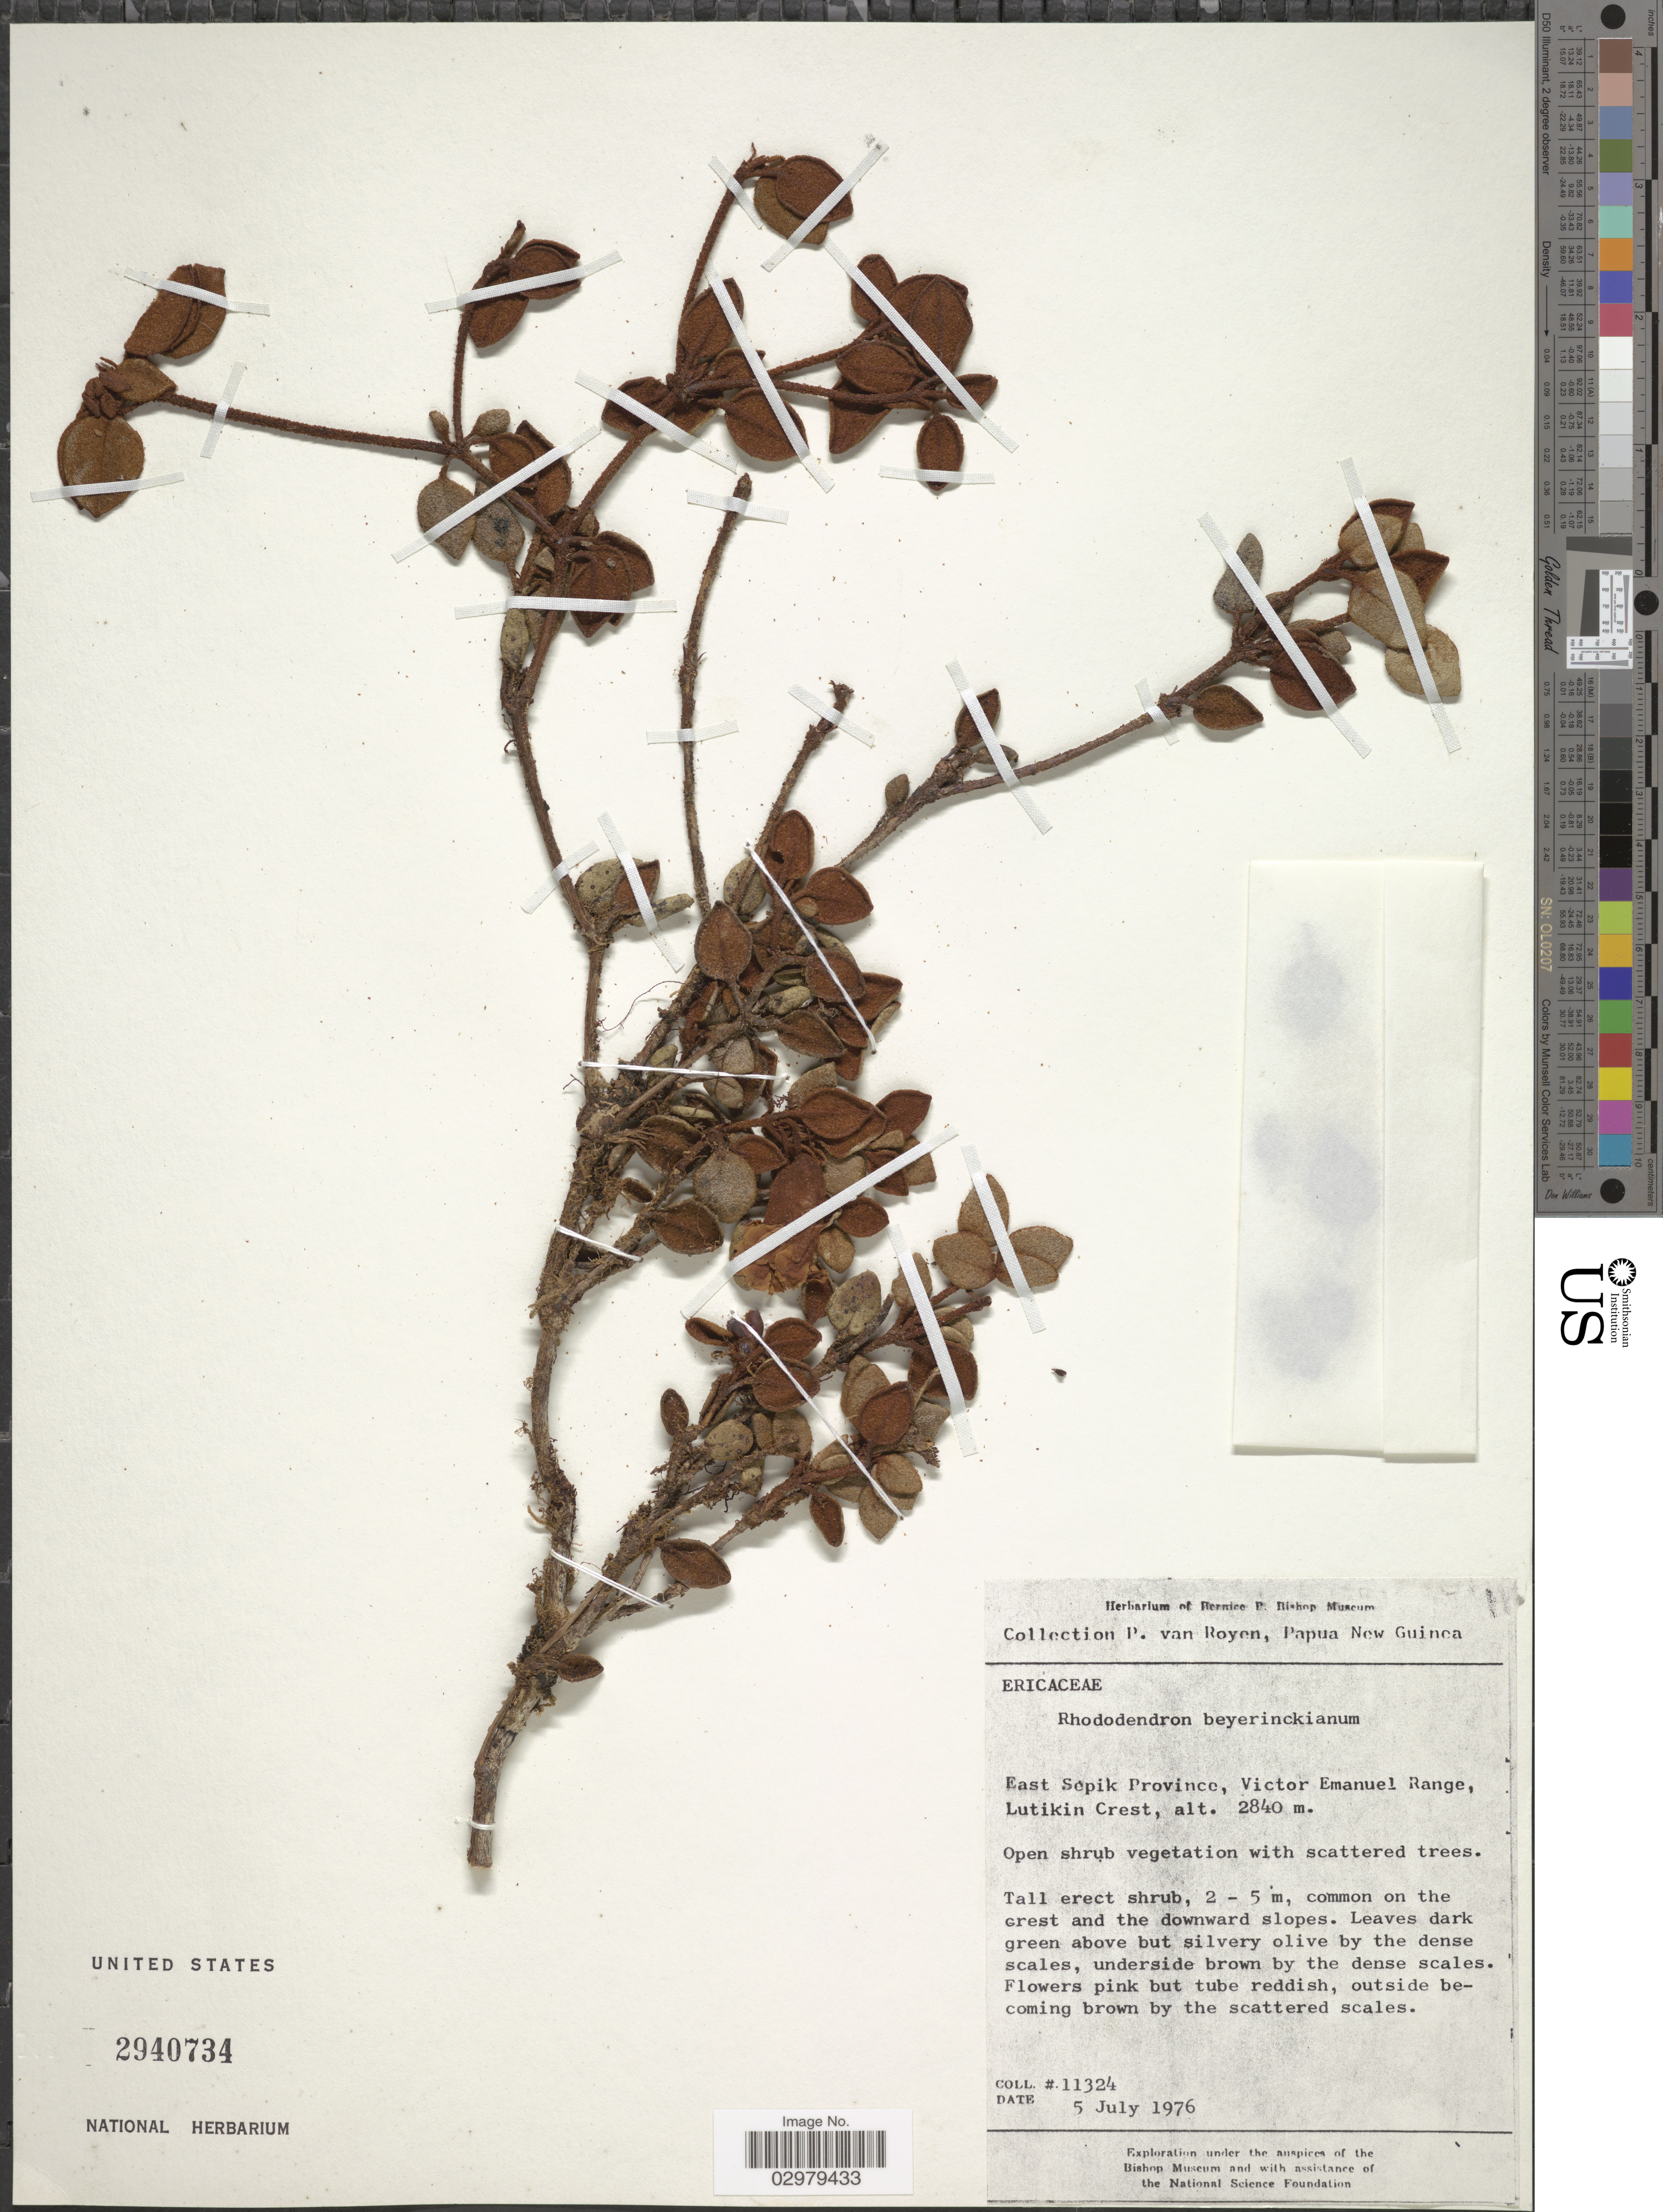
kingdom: Plantae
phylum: Tracheophyta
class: Magnoliopsida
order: Ericales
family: Ericaceae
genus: Rhododendron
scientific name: Rhododendron beyerinckianum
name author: Koord.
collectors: P. van Royen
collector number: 11324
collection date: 1976-07-05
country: Papua New Guinea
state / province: East Sepik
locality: Victor Emanuel Range, Lutikin Crest.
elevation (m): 2840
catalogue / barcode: US 2940734